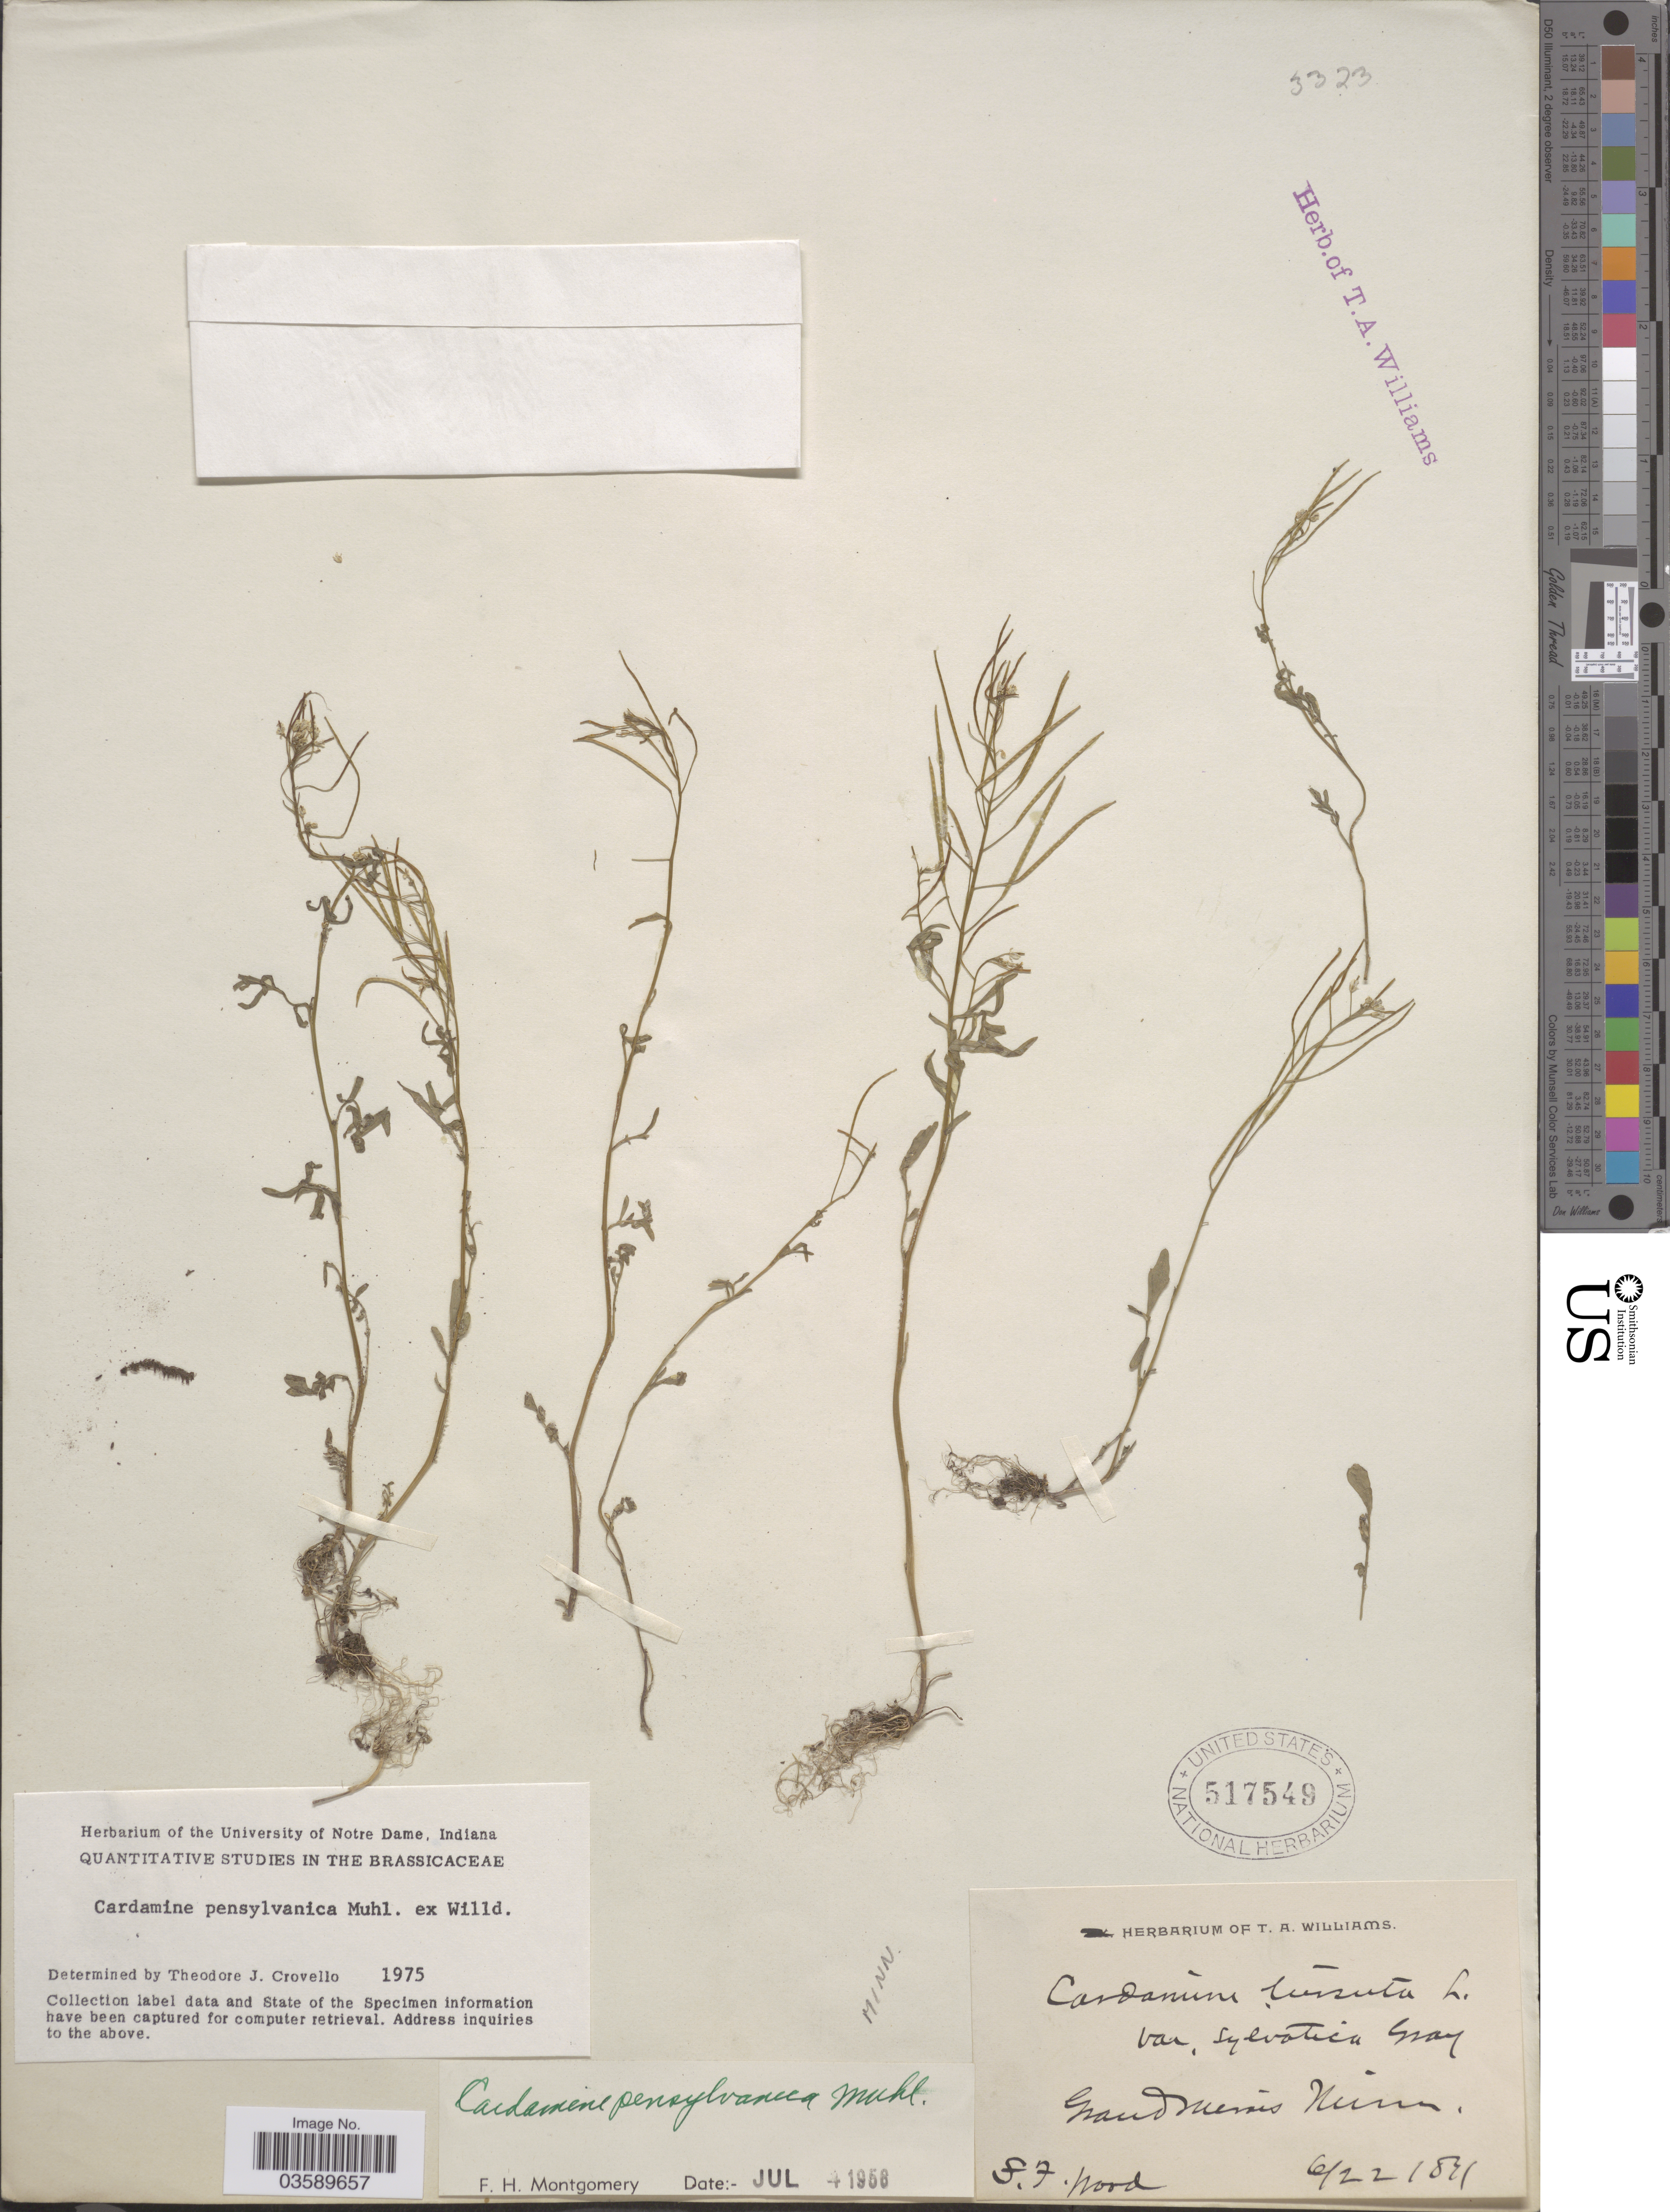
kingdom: Plantae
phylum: Tracheophyta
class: Magnoliopsida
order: Brassicales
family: Brassicaceae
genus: Cardamine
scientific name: Cardamine pensylvanica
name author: Muhl. ex Willd.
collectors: F. Wood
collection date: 1841-06-22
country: United States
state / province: Minnesota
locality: Grand Marais.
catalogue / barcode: US 517549